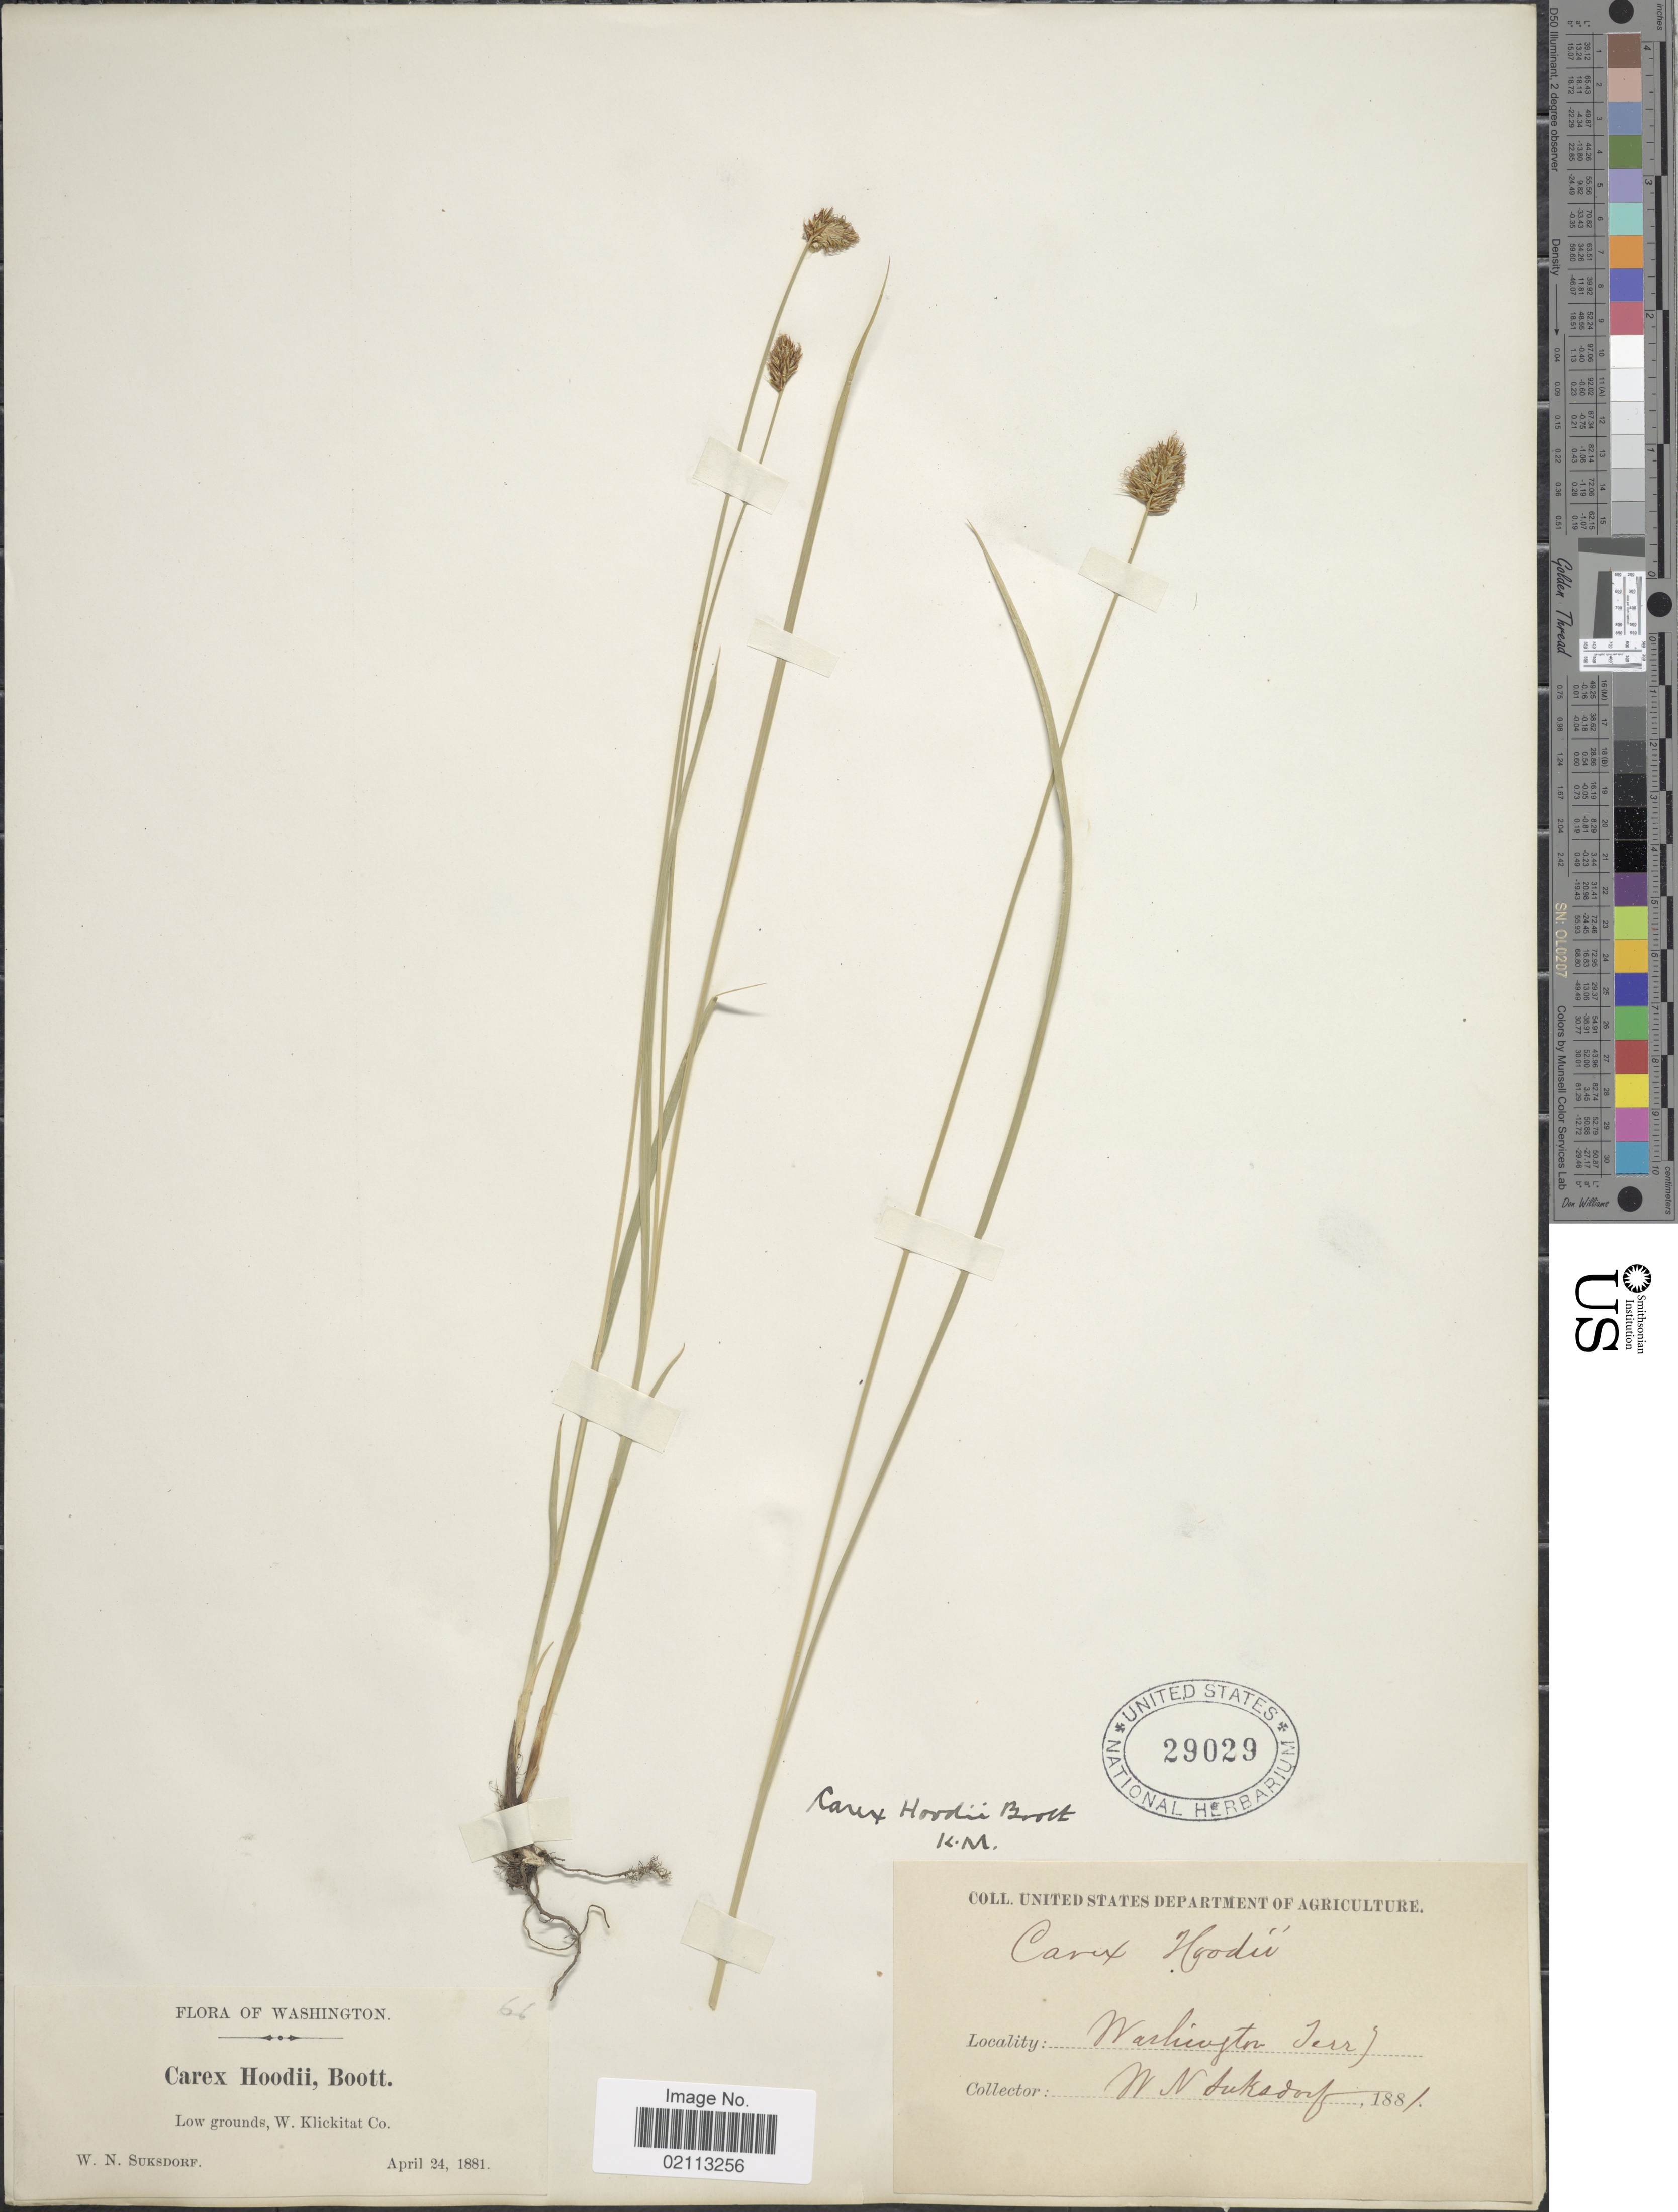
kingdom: Plantae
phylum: Tracheophyta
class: Liliopsida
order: Poales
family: Cyperaceae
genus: Carex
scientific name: Carex hoodii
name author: Boott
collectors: W. N. Suksdorf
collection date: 1881-04-24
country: United States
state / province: Washington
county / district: Klickitat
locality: W. Klickitat Co. Washington Terry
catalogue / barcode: US 29029